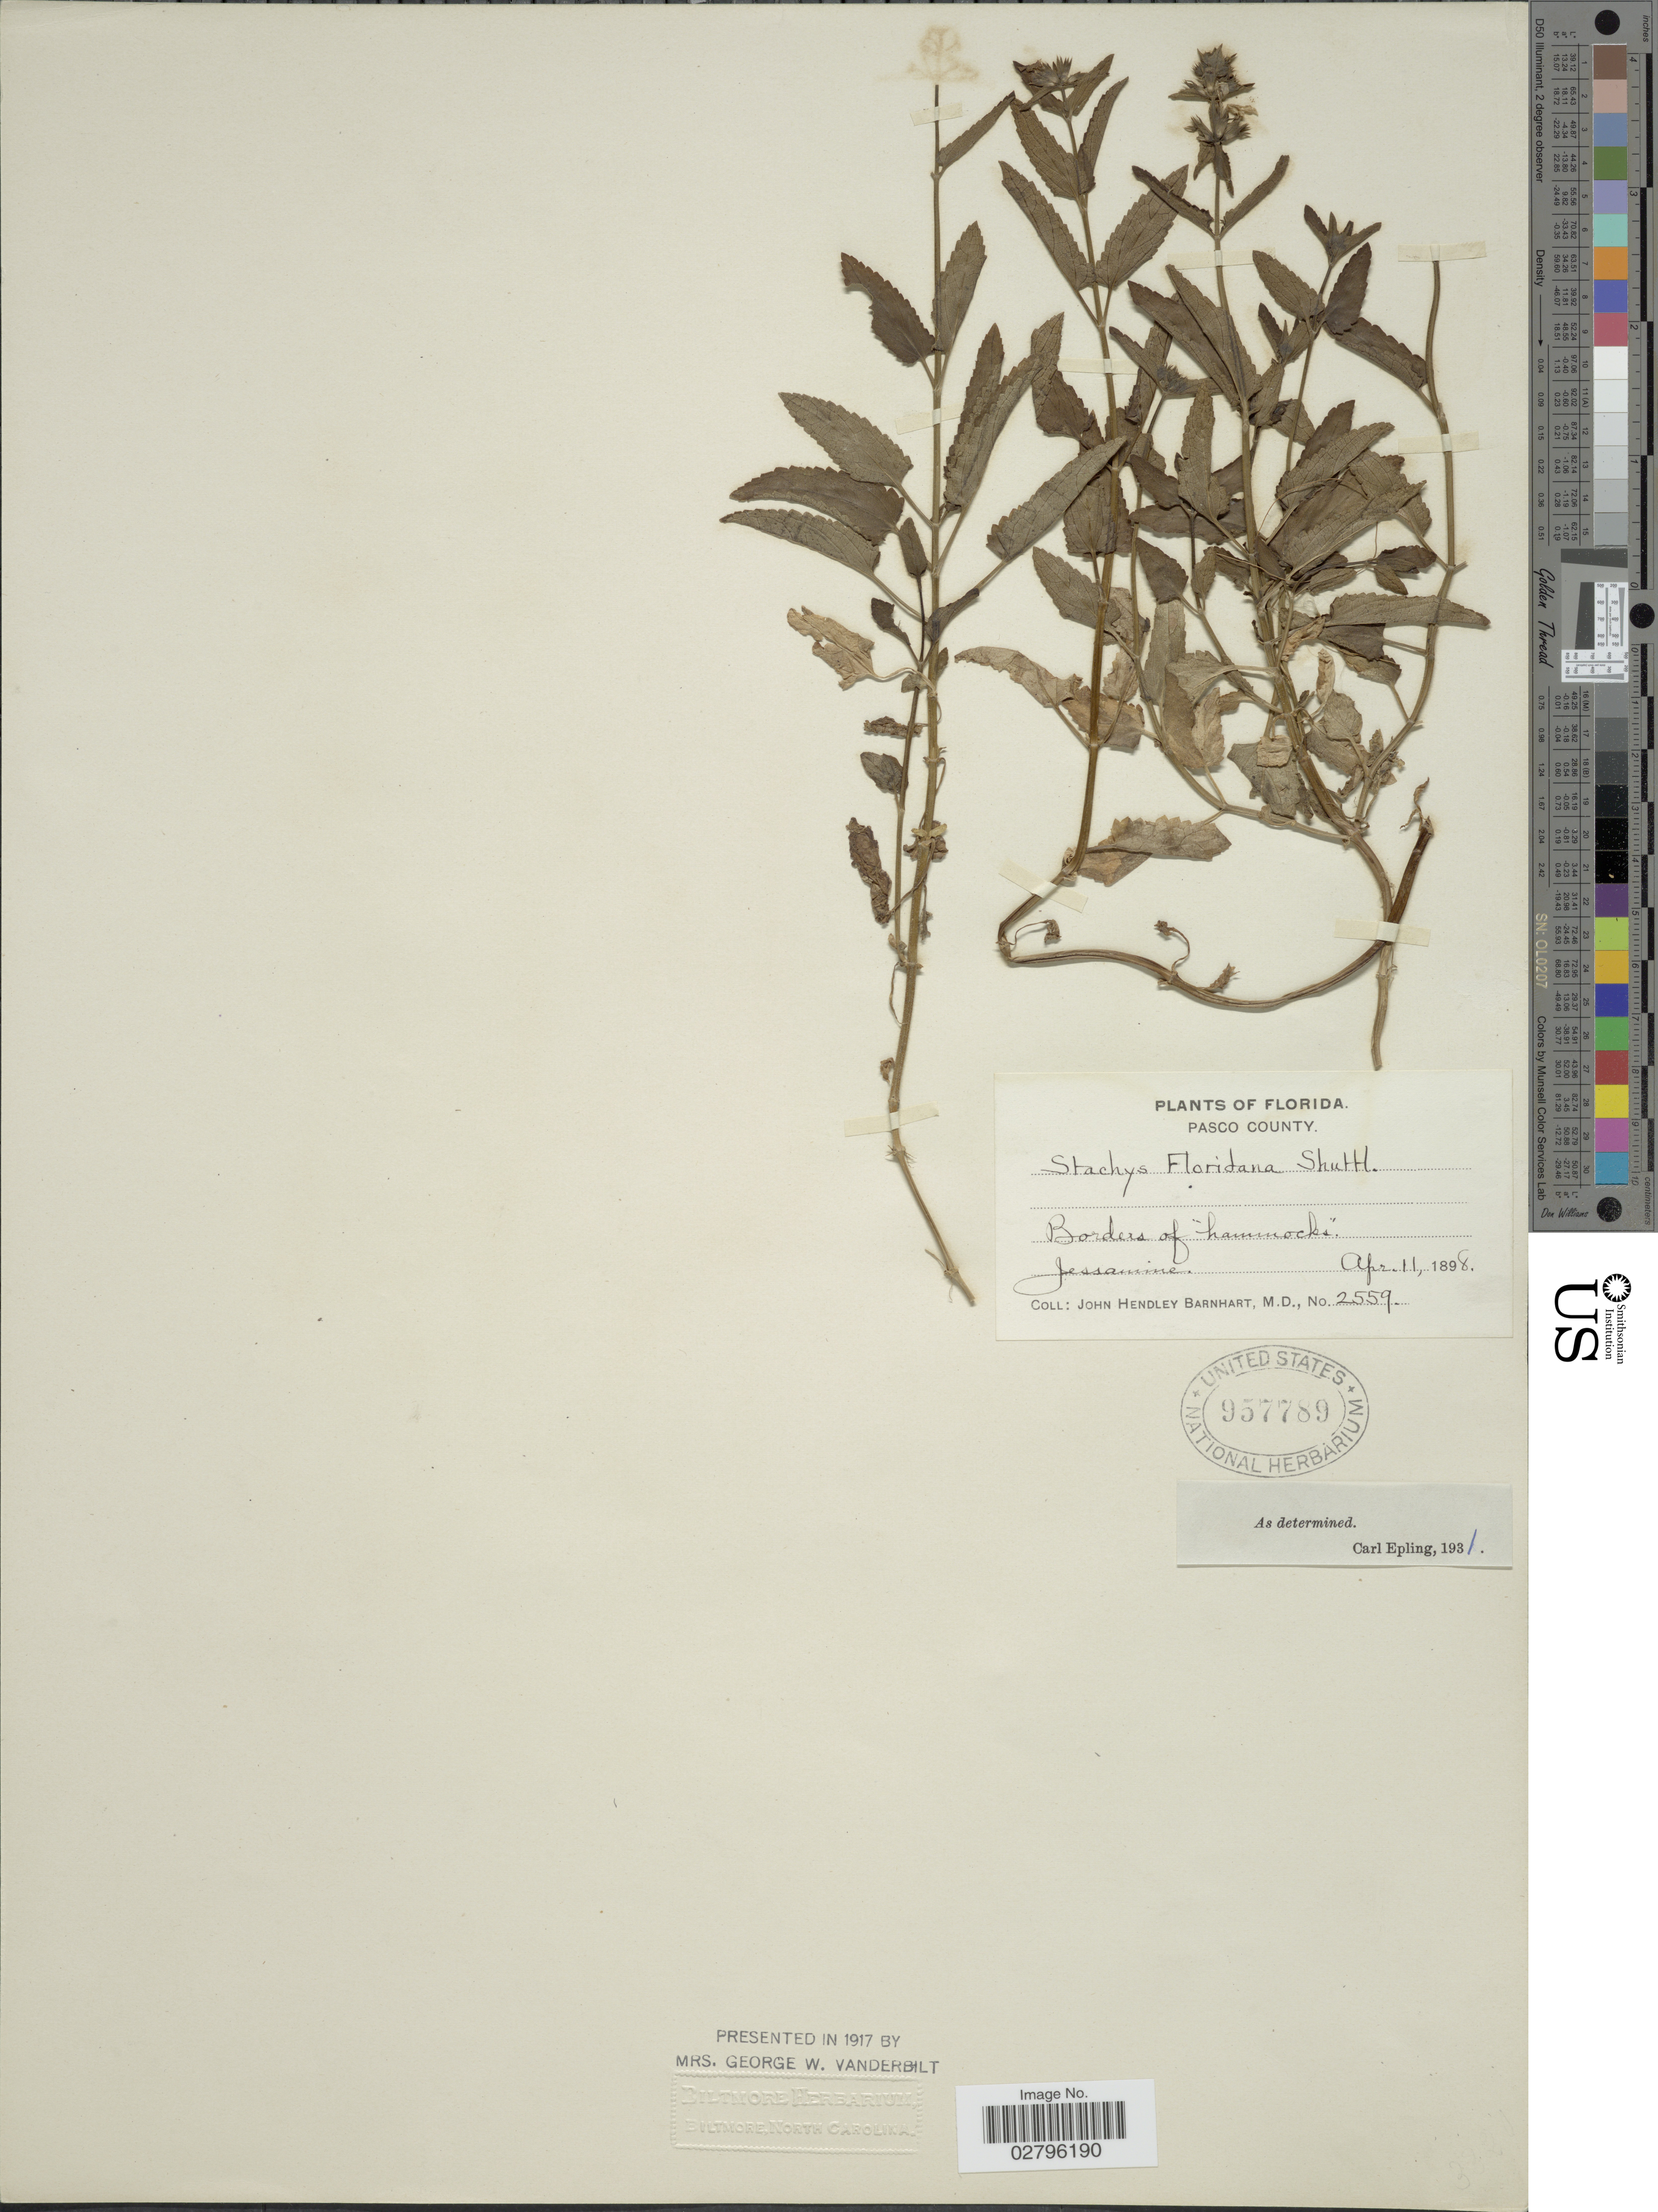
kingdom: Plantae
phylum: Tracheophyta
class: Magnoliopsida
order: Lamiales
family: Lamiaceae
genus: Stachys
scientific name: Stachys floridana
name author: Shuttlew. ex Benth.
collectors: J. H. Barnhart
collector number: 2559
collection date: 1898-04-11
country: United States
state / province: Florida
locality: Pasco County. Borders of hammocks.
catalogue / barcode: US 957789